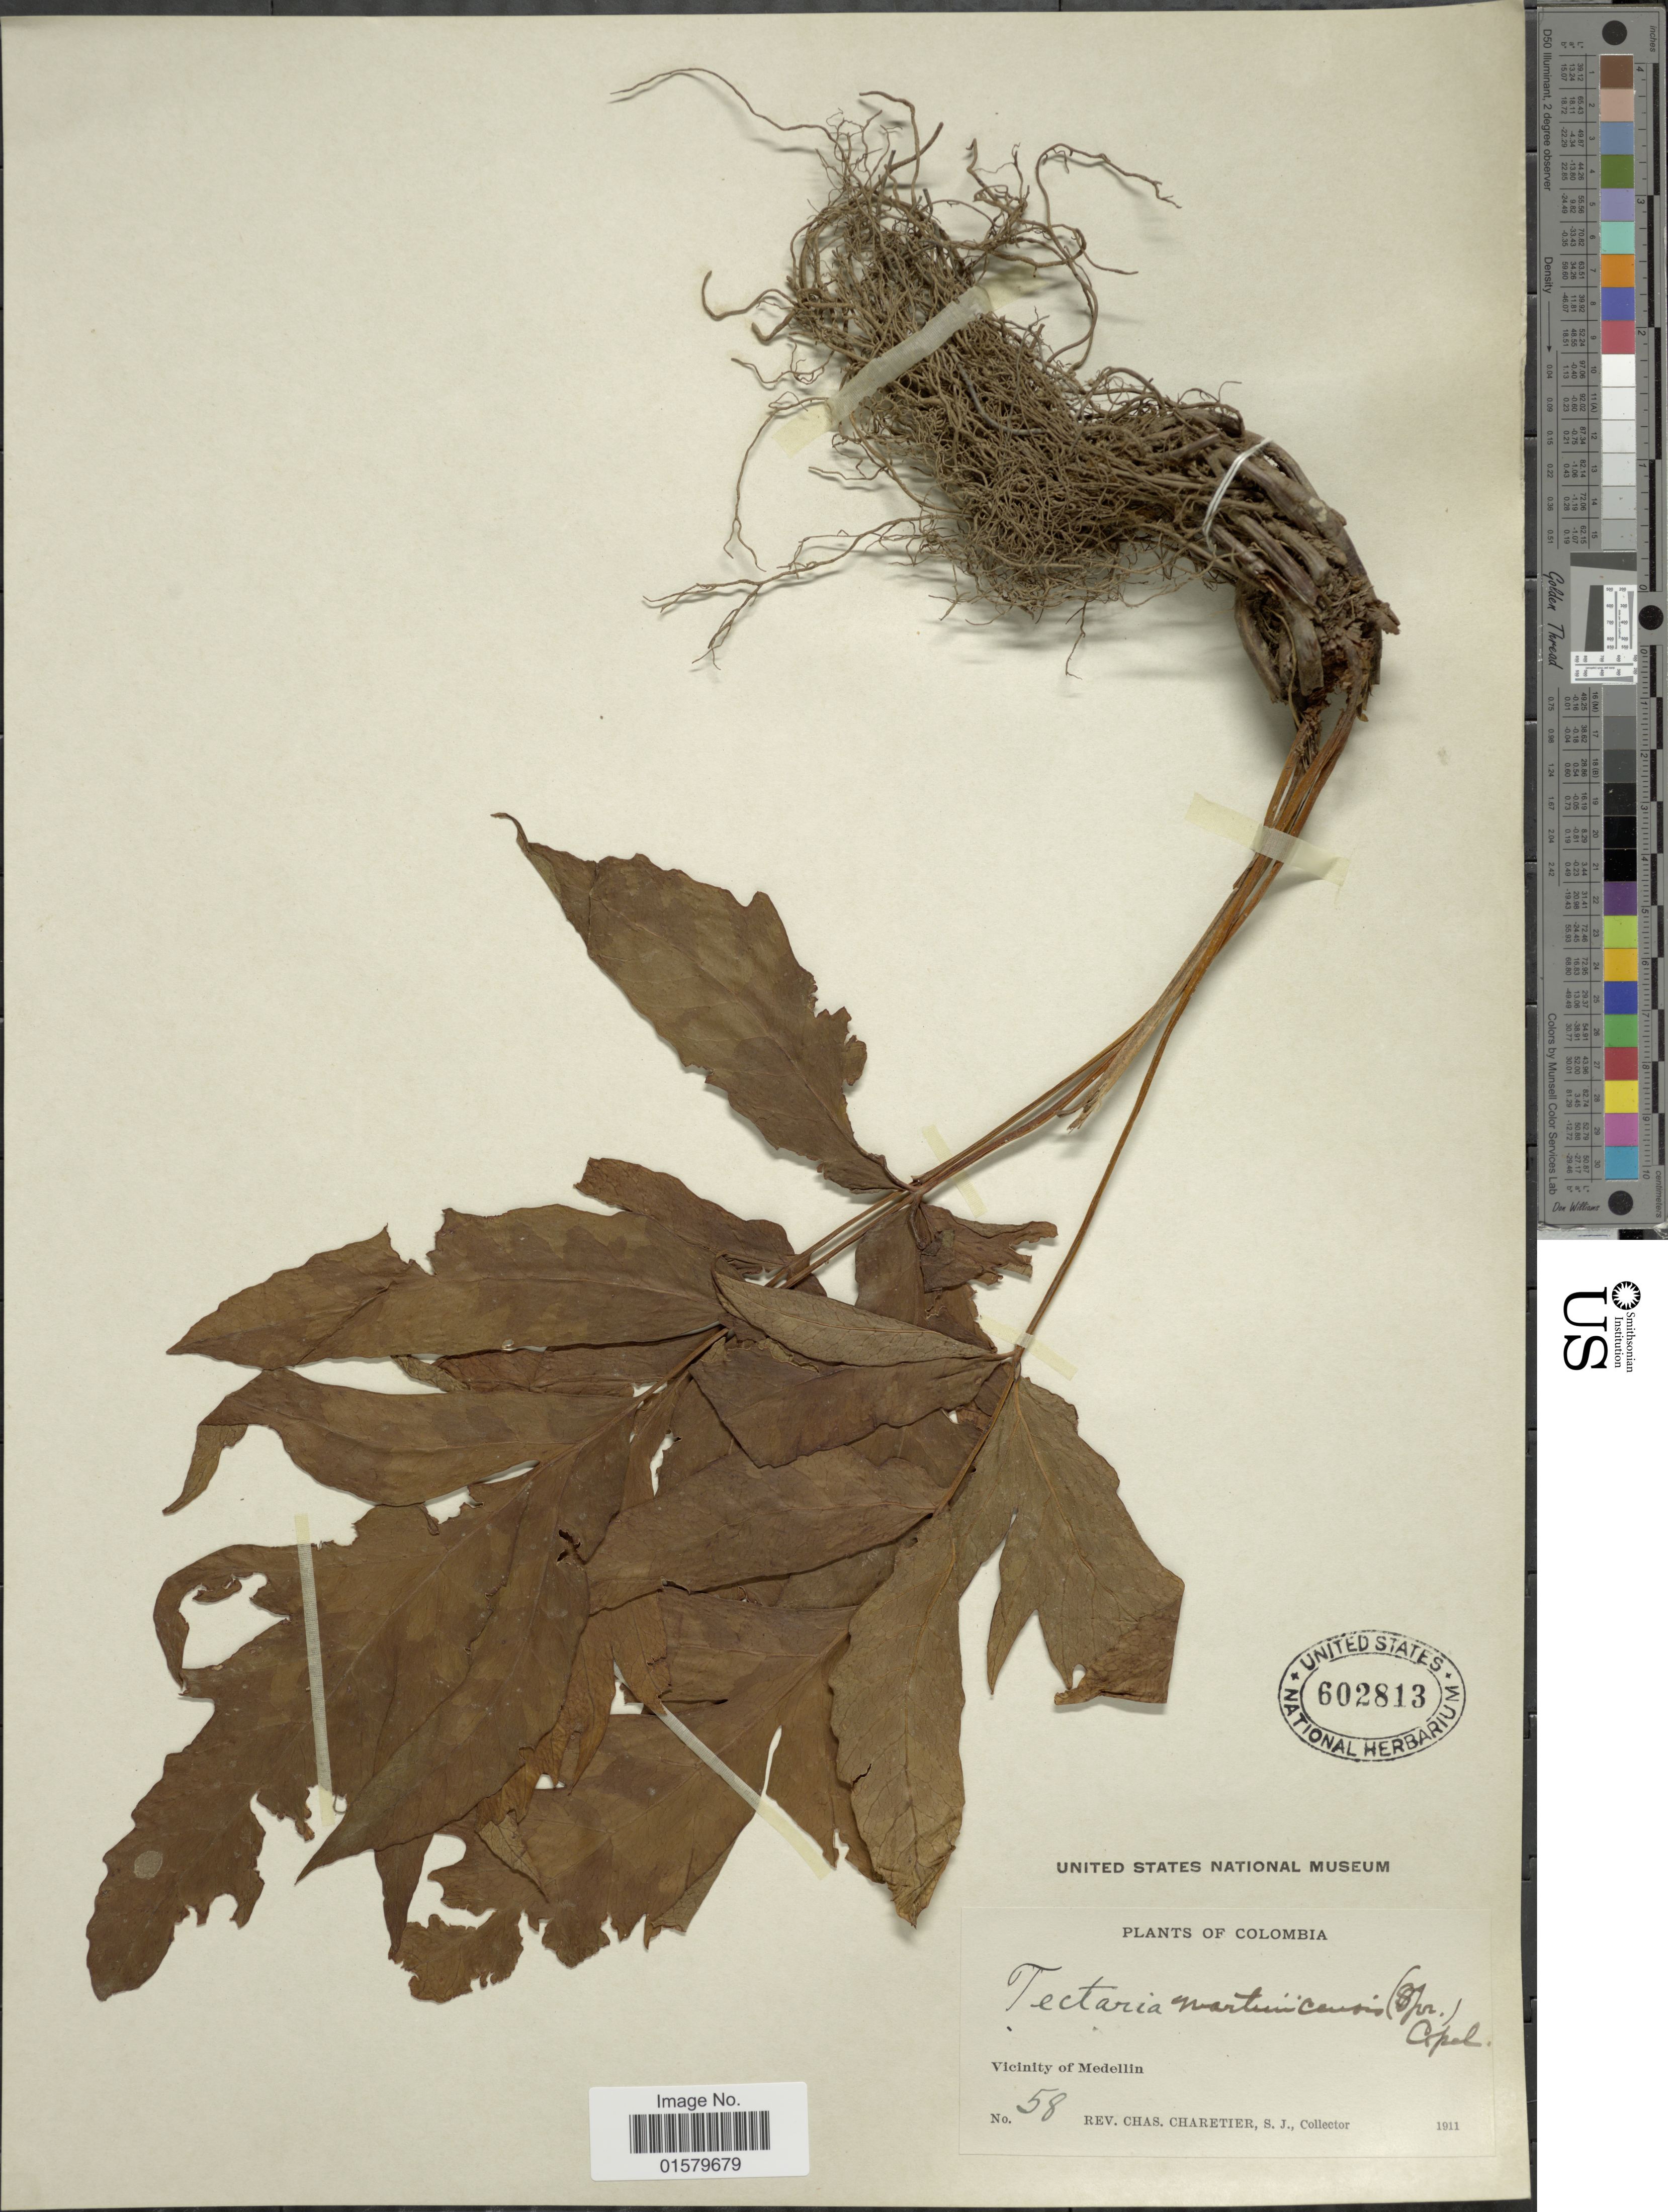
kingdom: Plantae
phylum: Tracheophyta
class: Polypodiopsida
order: Polypodiales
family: Tectariaceae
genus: Tectaria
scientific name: Tectaria incisa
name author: Cav.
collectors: C. Charetier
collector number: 58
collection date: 1911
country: Colombia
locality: Vicinity of Medellin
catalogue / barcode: US 602813